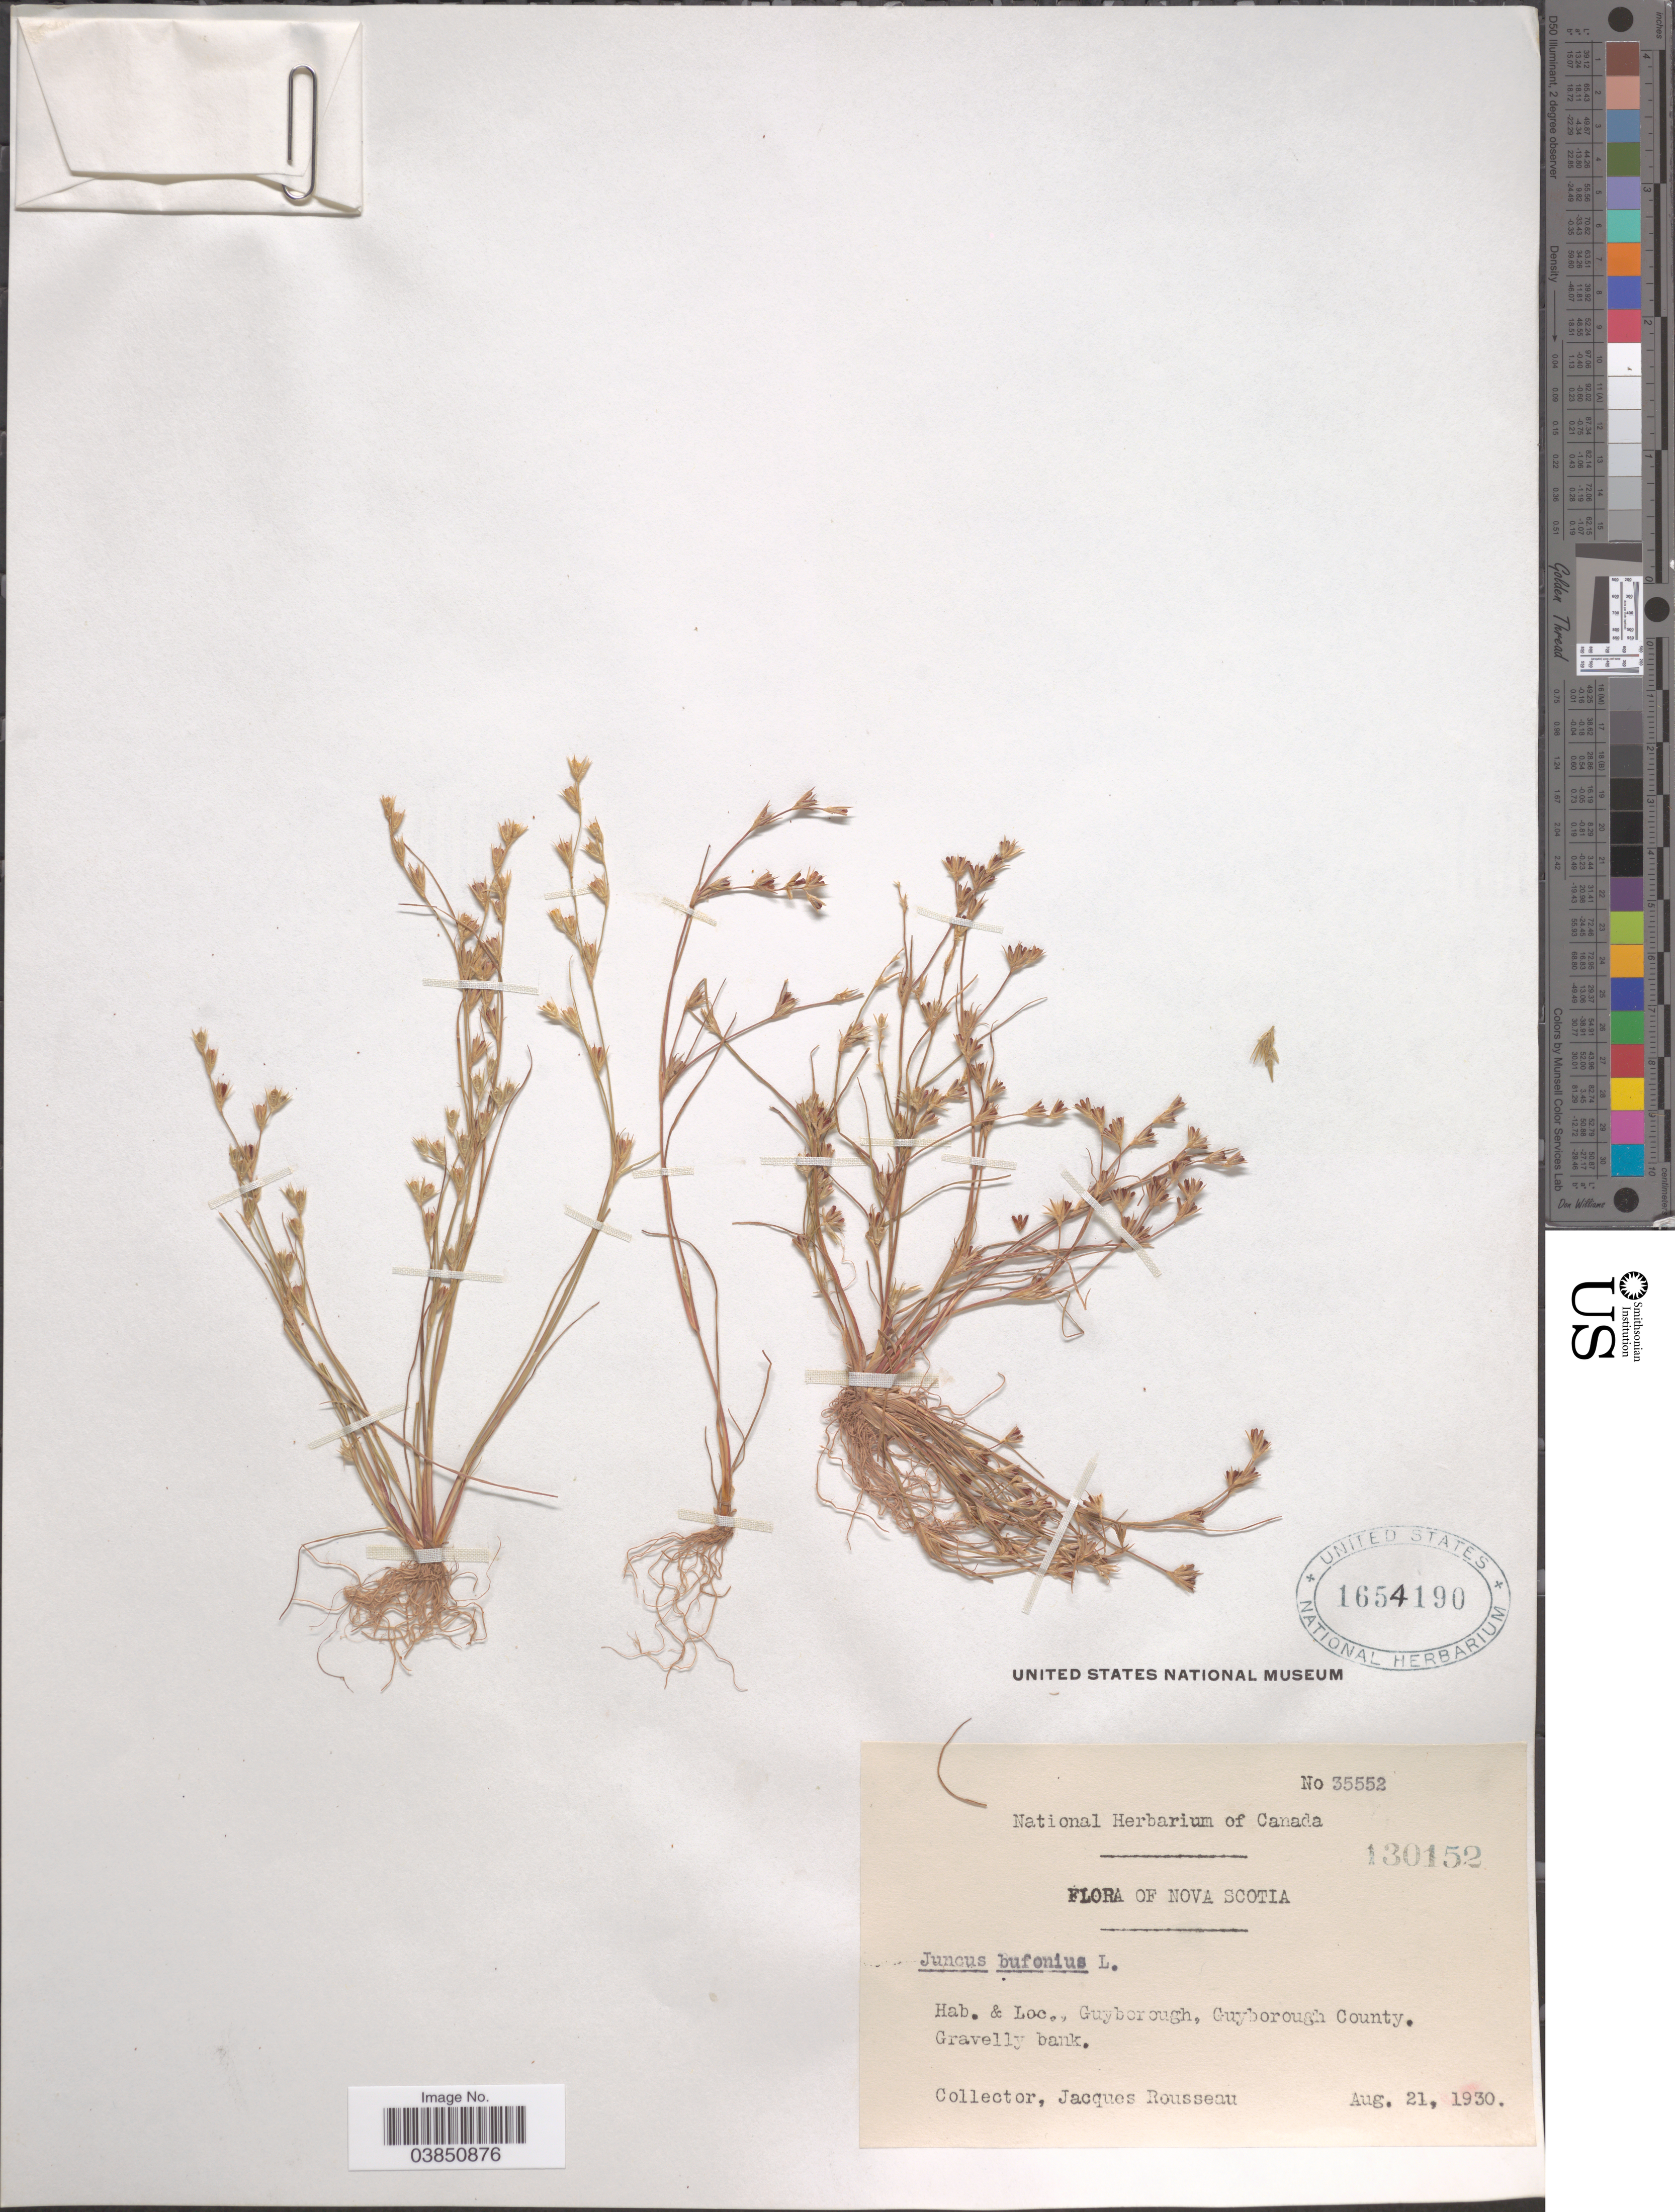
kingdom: Plantae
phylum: Tracheophyta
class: Liliopsida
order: Poales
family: Juncaceae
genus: Juncus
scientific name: Juncus bufonius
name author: L.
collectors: J. Rousseau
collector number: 130152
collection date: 1930-08-21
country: Canada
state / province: Nova Scotia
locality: Guyborough, Guyborough County.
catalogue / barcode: US 1654190